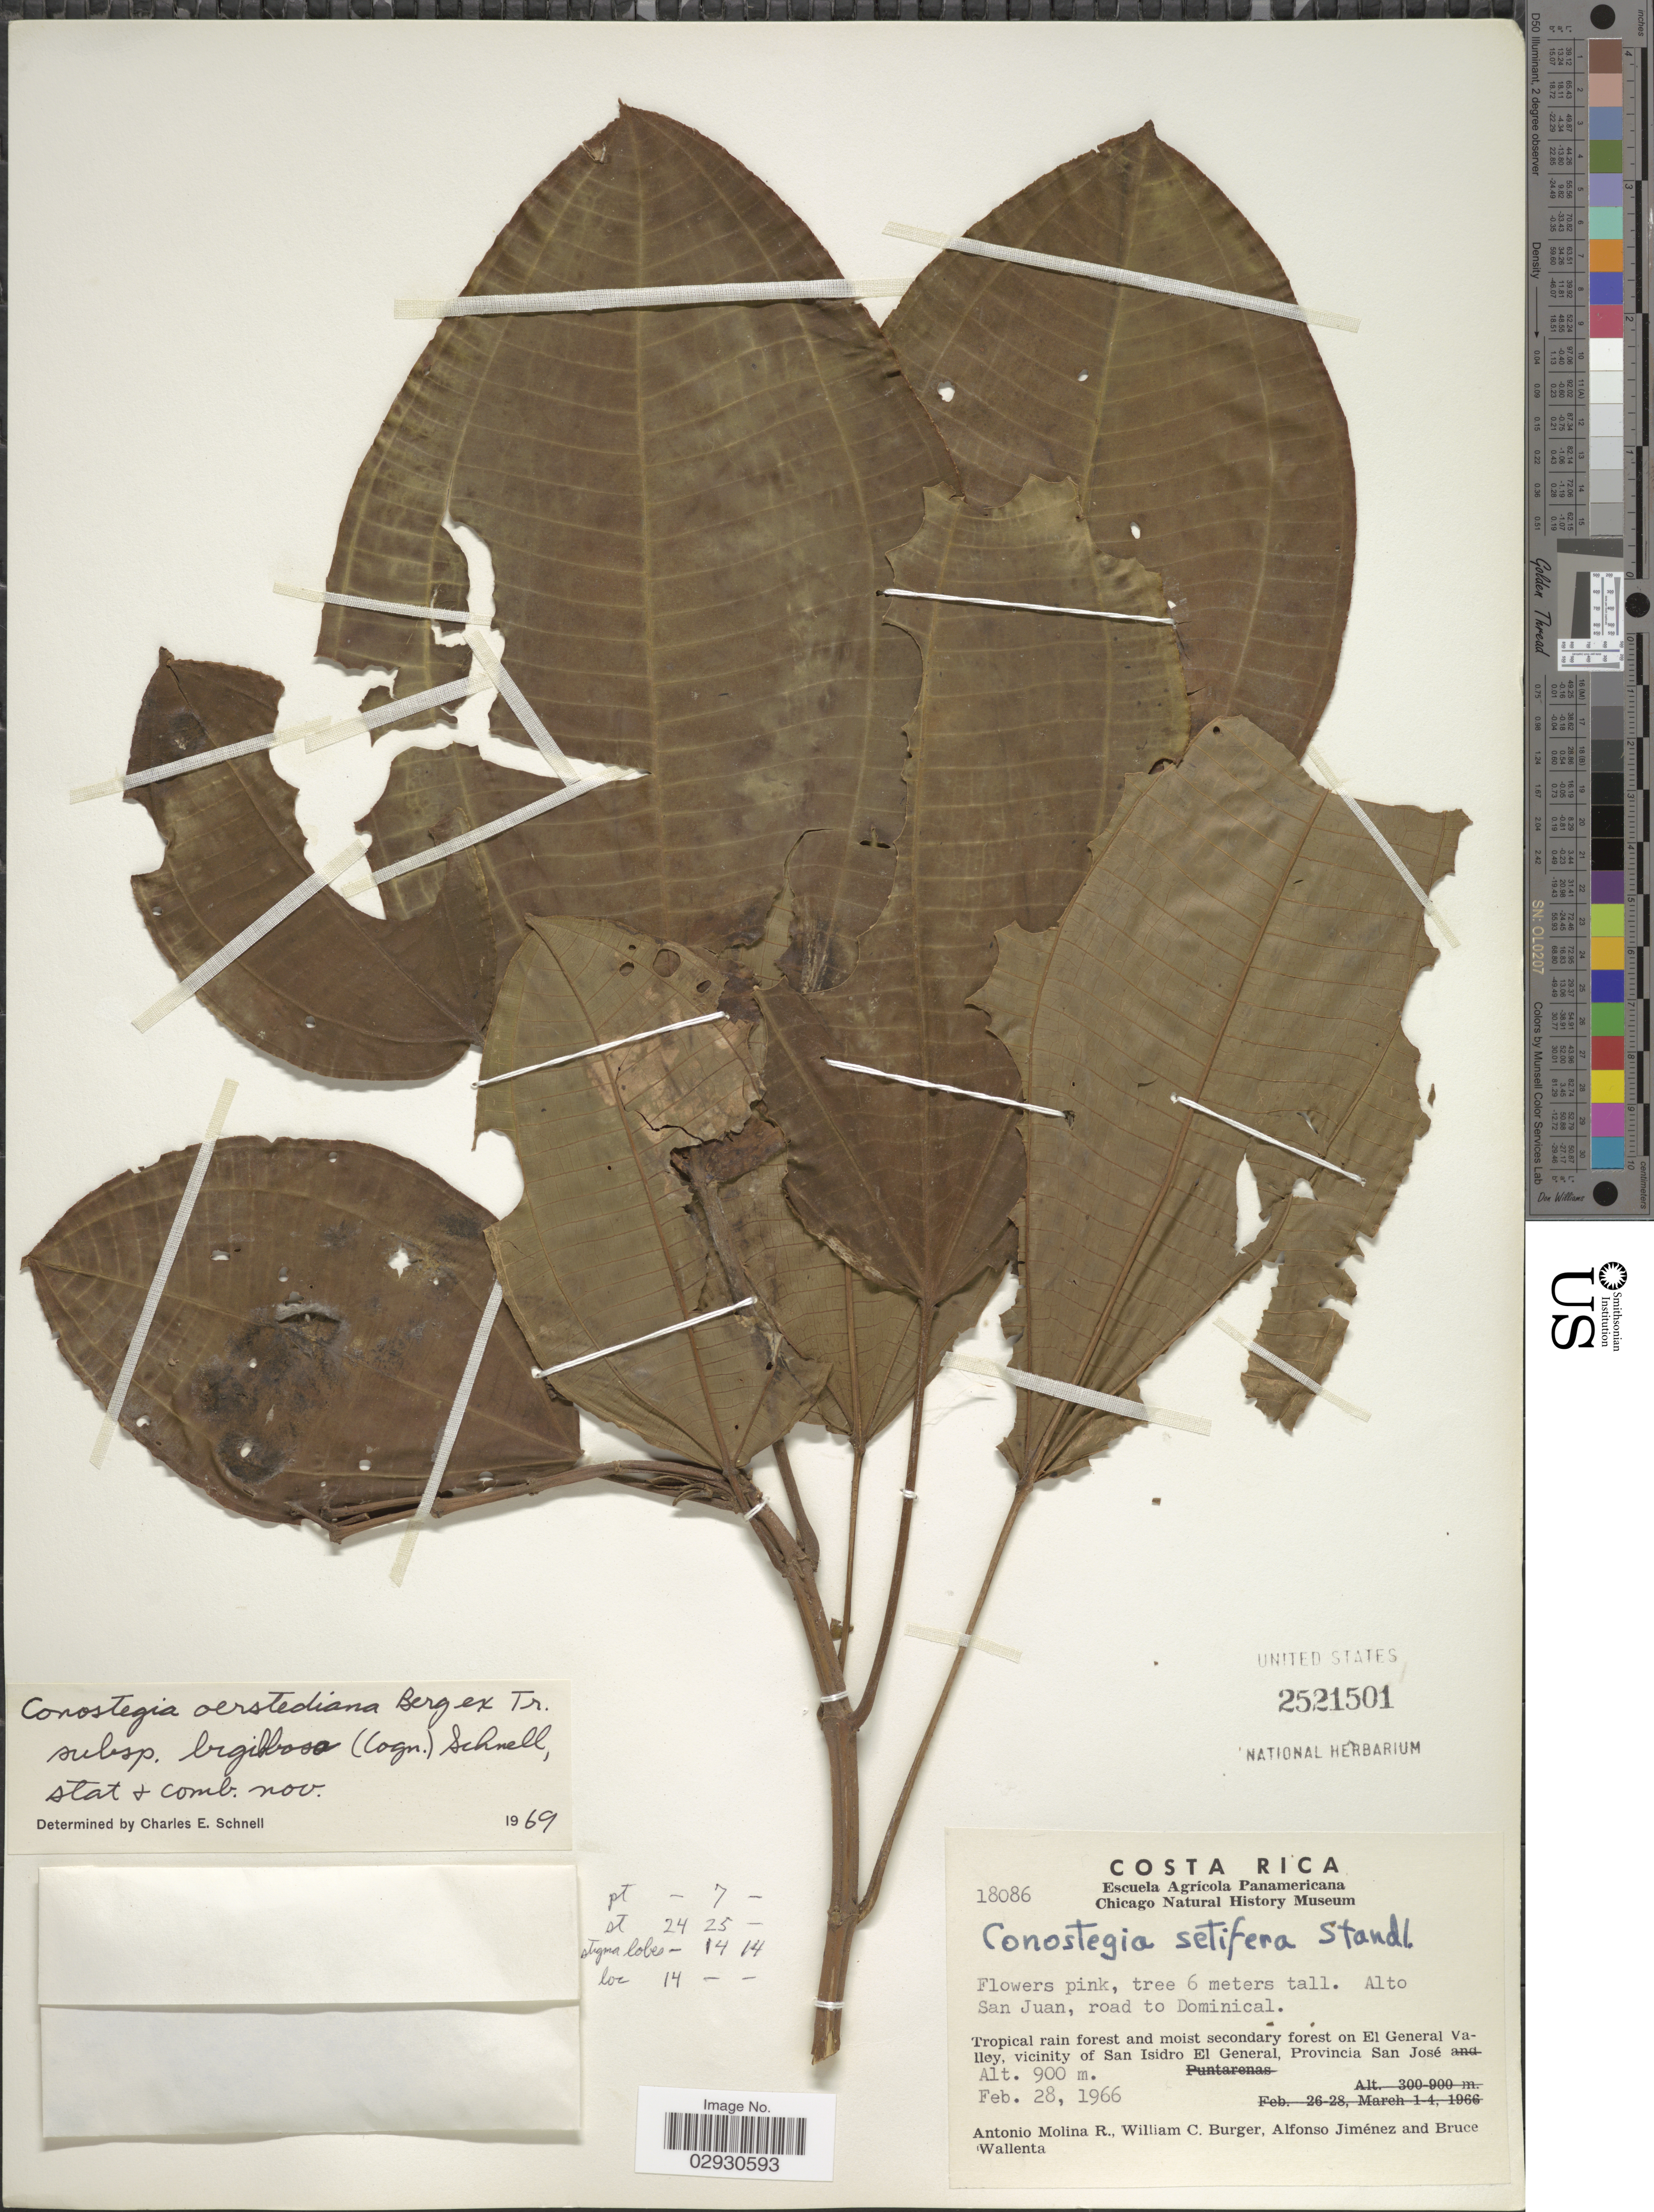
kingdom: Plantae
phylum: Tracheophyta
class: Magnoliopsida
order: Myrtales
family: Melastomataceae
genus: Conostegia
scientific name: Conostegia bigibbosa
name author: Cogn.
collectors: A. Molina R., W. Burger, A. Jiménez & B. Wallenta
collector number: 18086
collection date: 1966-02-28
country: Costa Rica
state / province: San José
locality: Alto San Juan, road to Dominical, Tropical rain forest and moist secondary forest on El General Valley, vicinity of San Isidro El General.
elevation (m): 900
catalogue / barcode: US 2521501